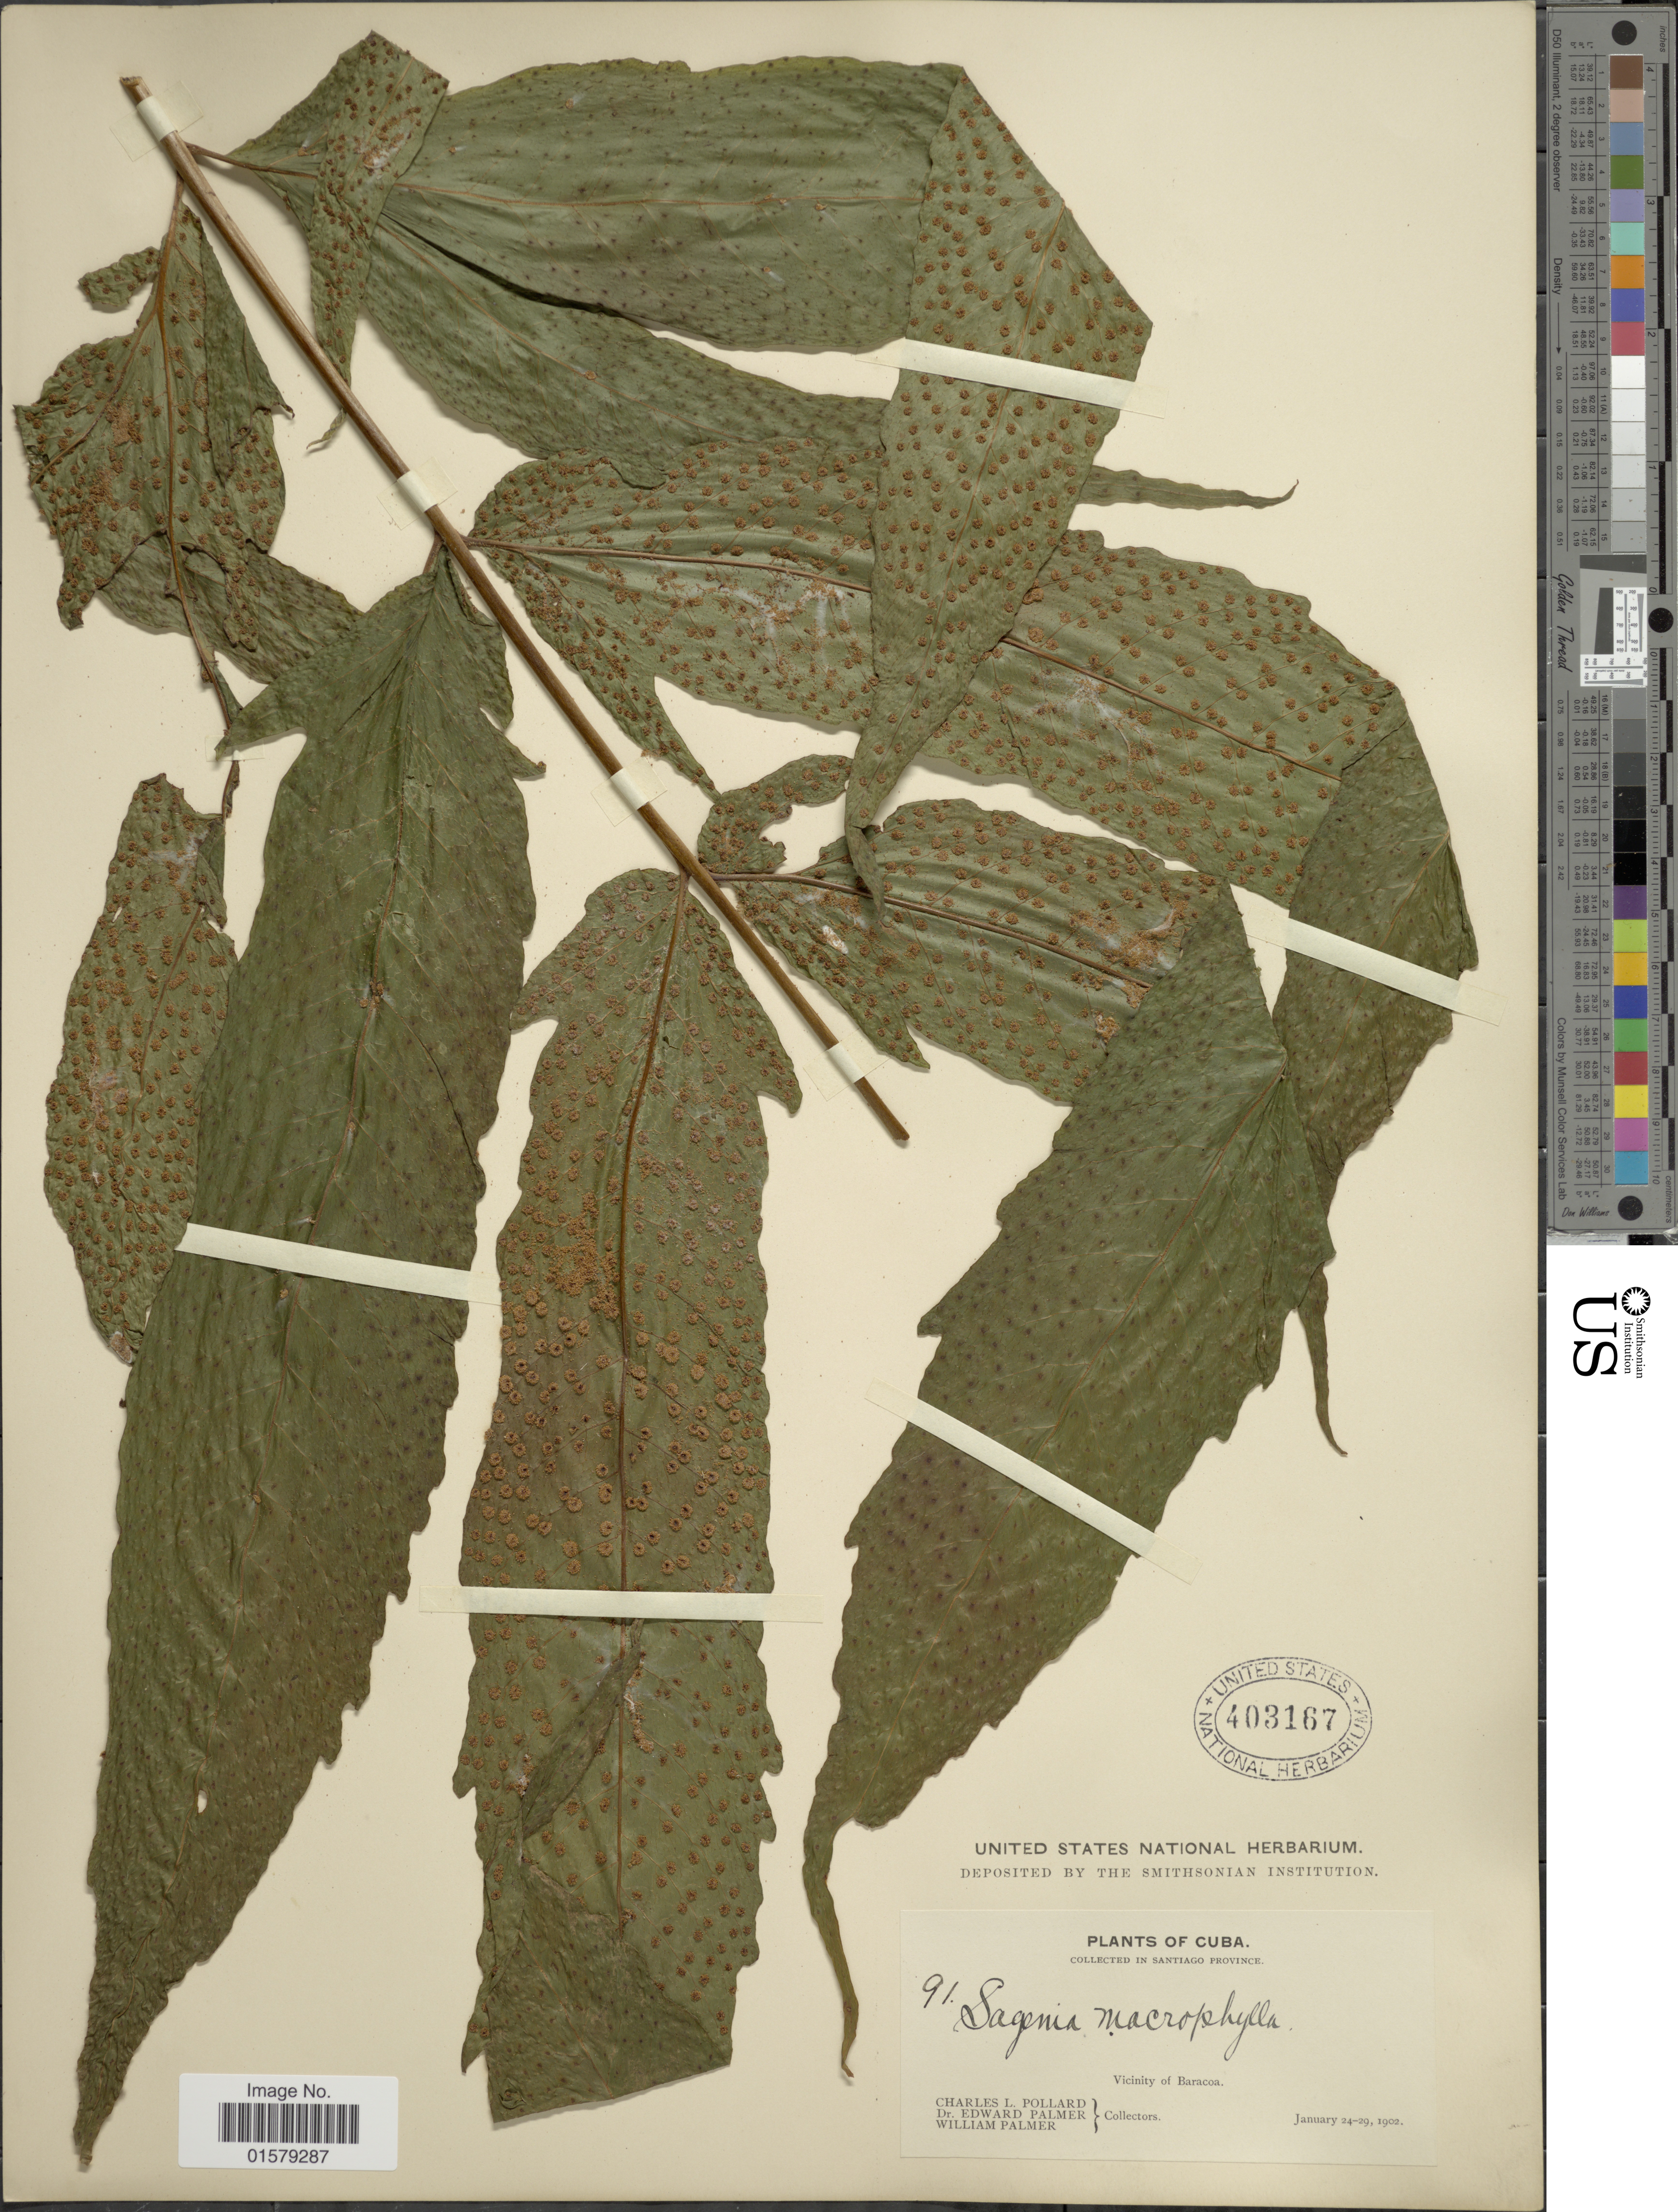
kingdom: Plantae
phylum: Tracheophyta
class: Polypodiopsida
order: Polypodiales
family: Tectariaceae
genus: Tectaria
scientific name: Tectaria incisa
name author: Cav.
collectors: C. L. Pollard, E. Palmer & W. Palmer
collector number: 91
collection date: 1902-01-24/1902-01-29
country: Cuba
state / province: Santiago de Cuba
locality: Vicinity of Baracoa.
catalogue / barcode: US 403167